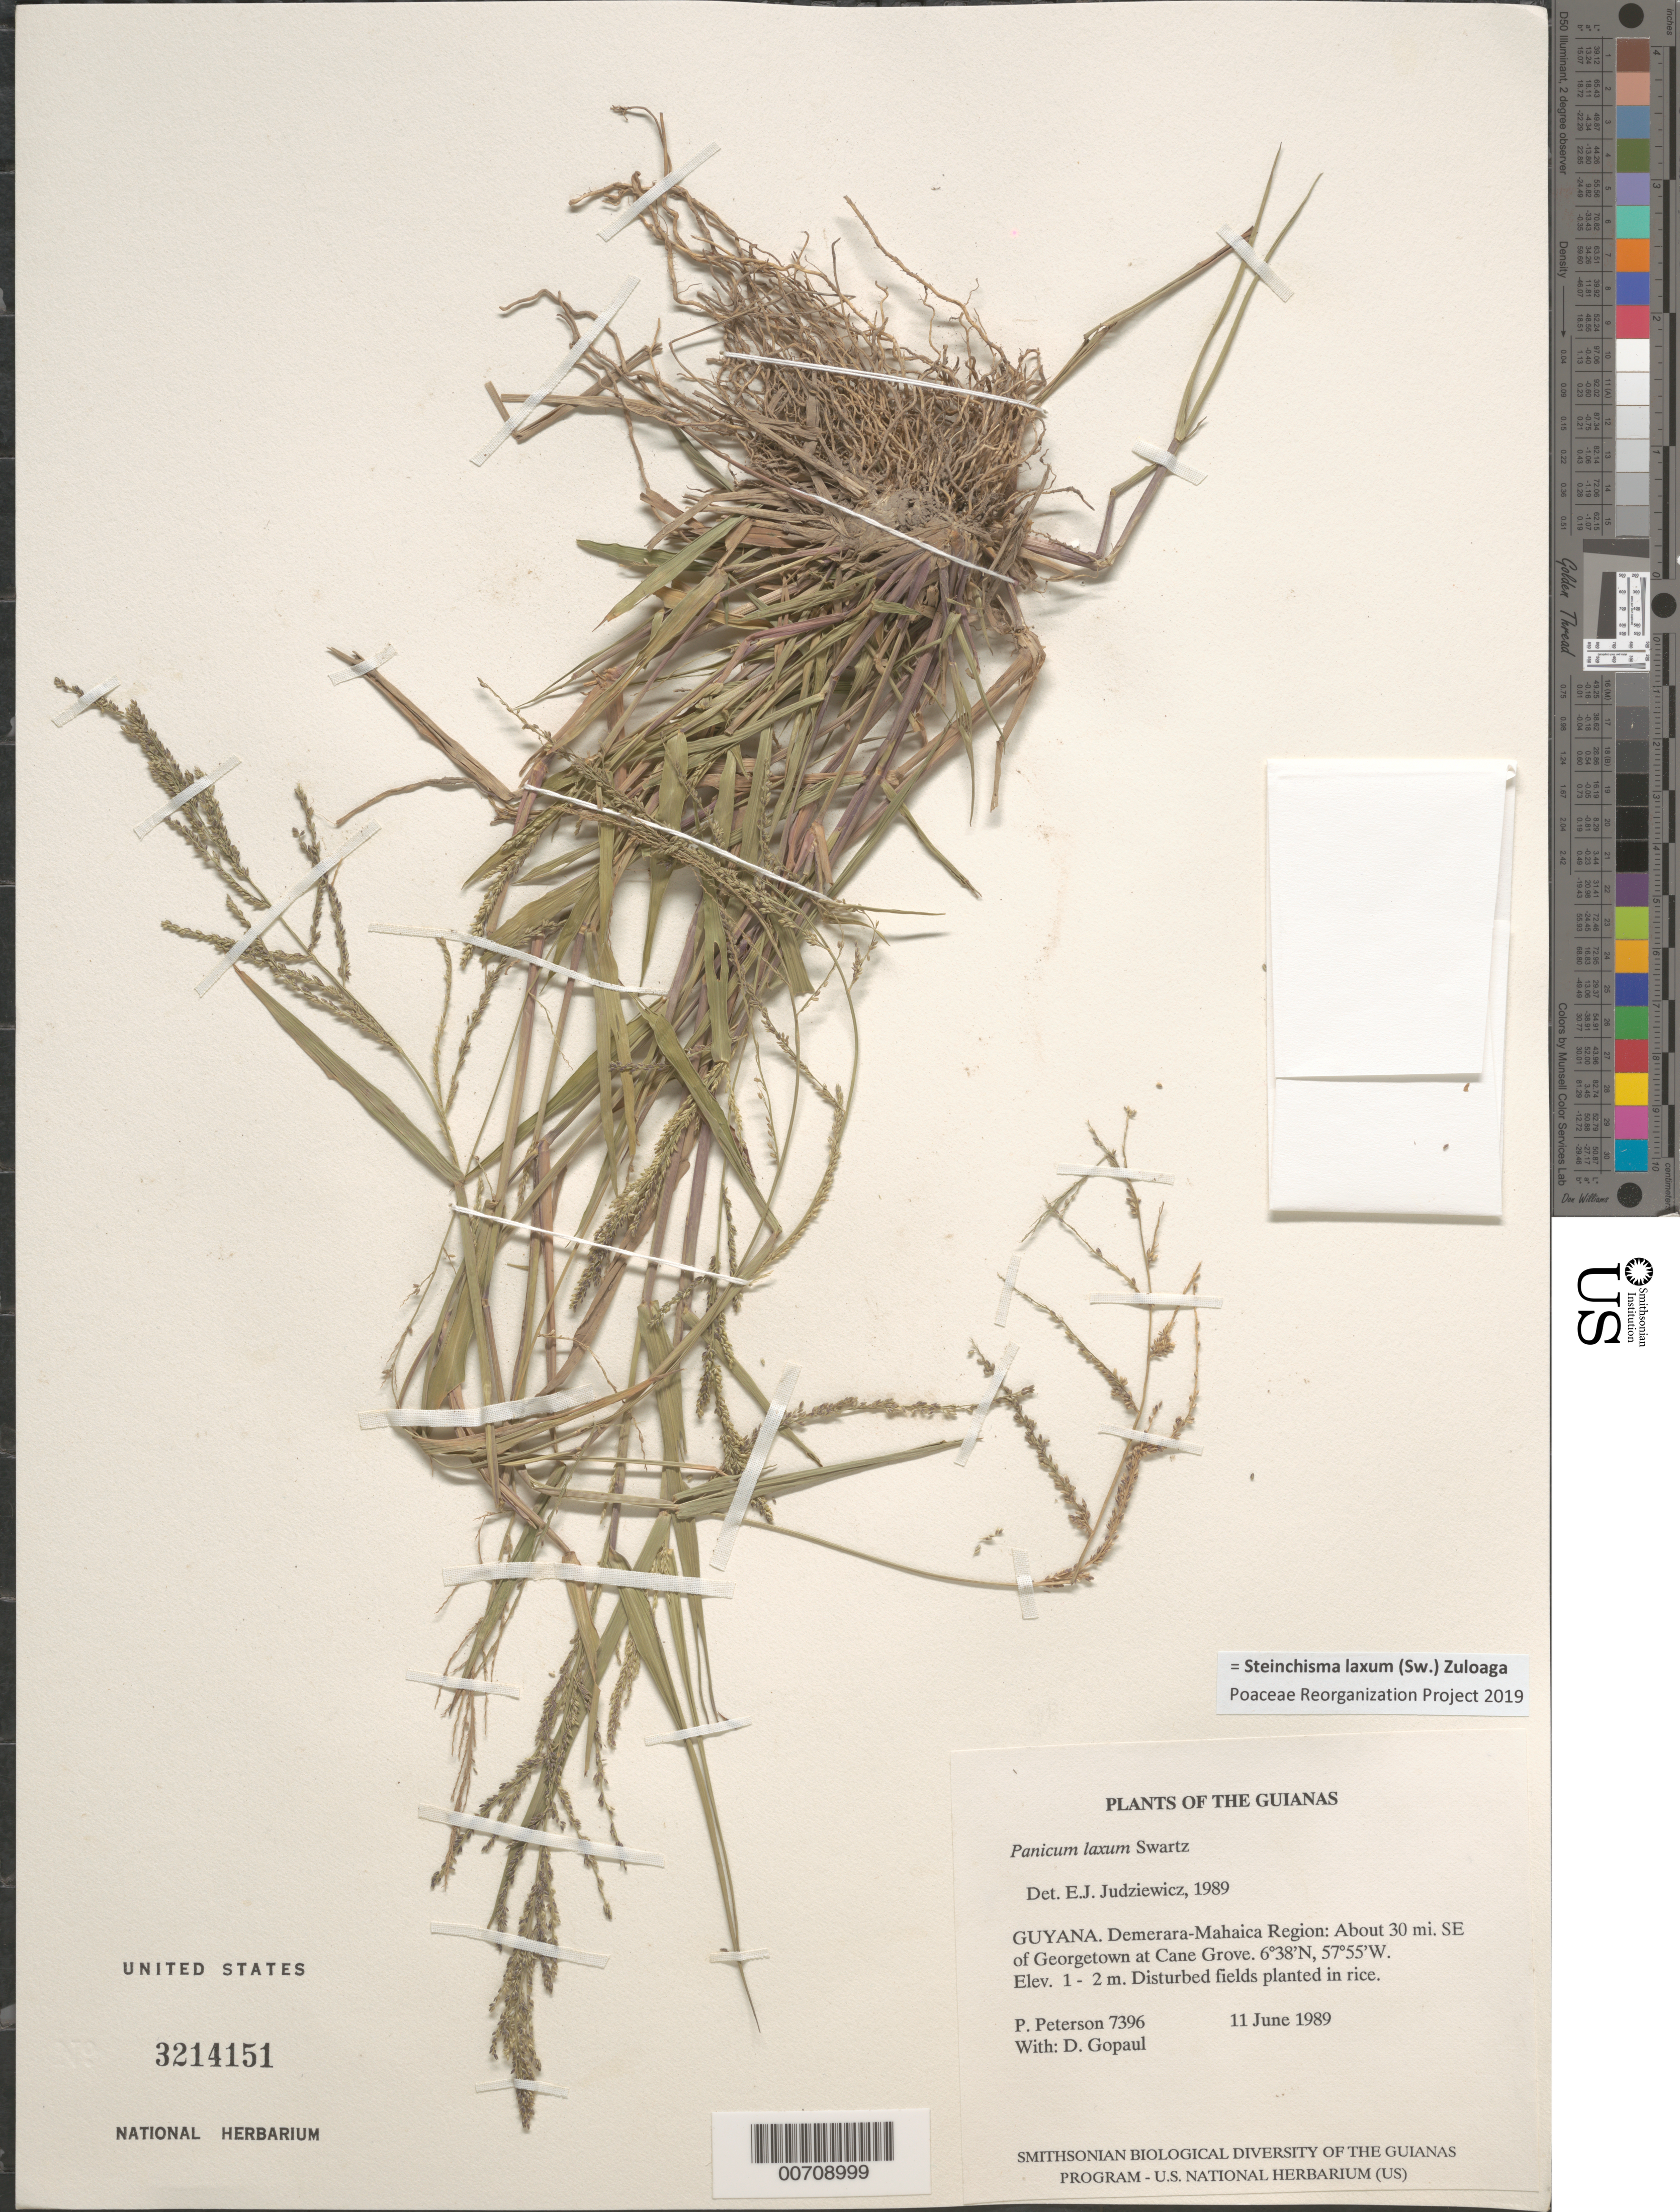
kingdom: Plantae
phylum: Tracheophyta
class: Liliopsida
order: Poales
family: Poaceae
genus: Panicum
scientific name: Panicum laxum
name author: Sw.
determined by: Judziewicz, E. J.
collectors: P. M. Peterson & D. Gopaul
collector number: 7396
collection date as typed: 11 June 1989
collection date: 1989-06-11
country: Guyana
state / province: Demerara-Mahaica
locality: About 30 mi. SE of Georgetown at Cane Grove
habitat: Disturbed fields planted in rice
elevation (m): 1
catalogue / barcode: US 3214151